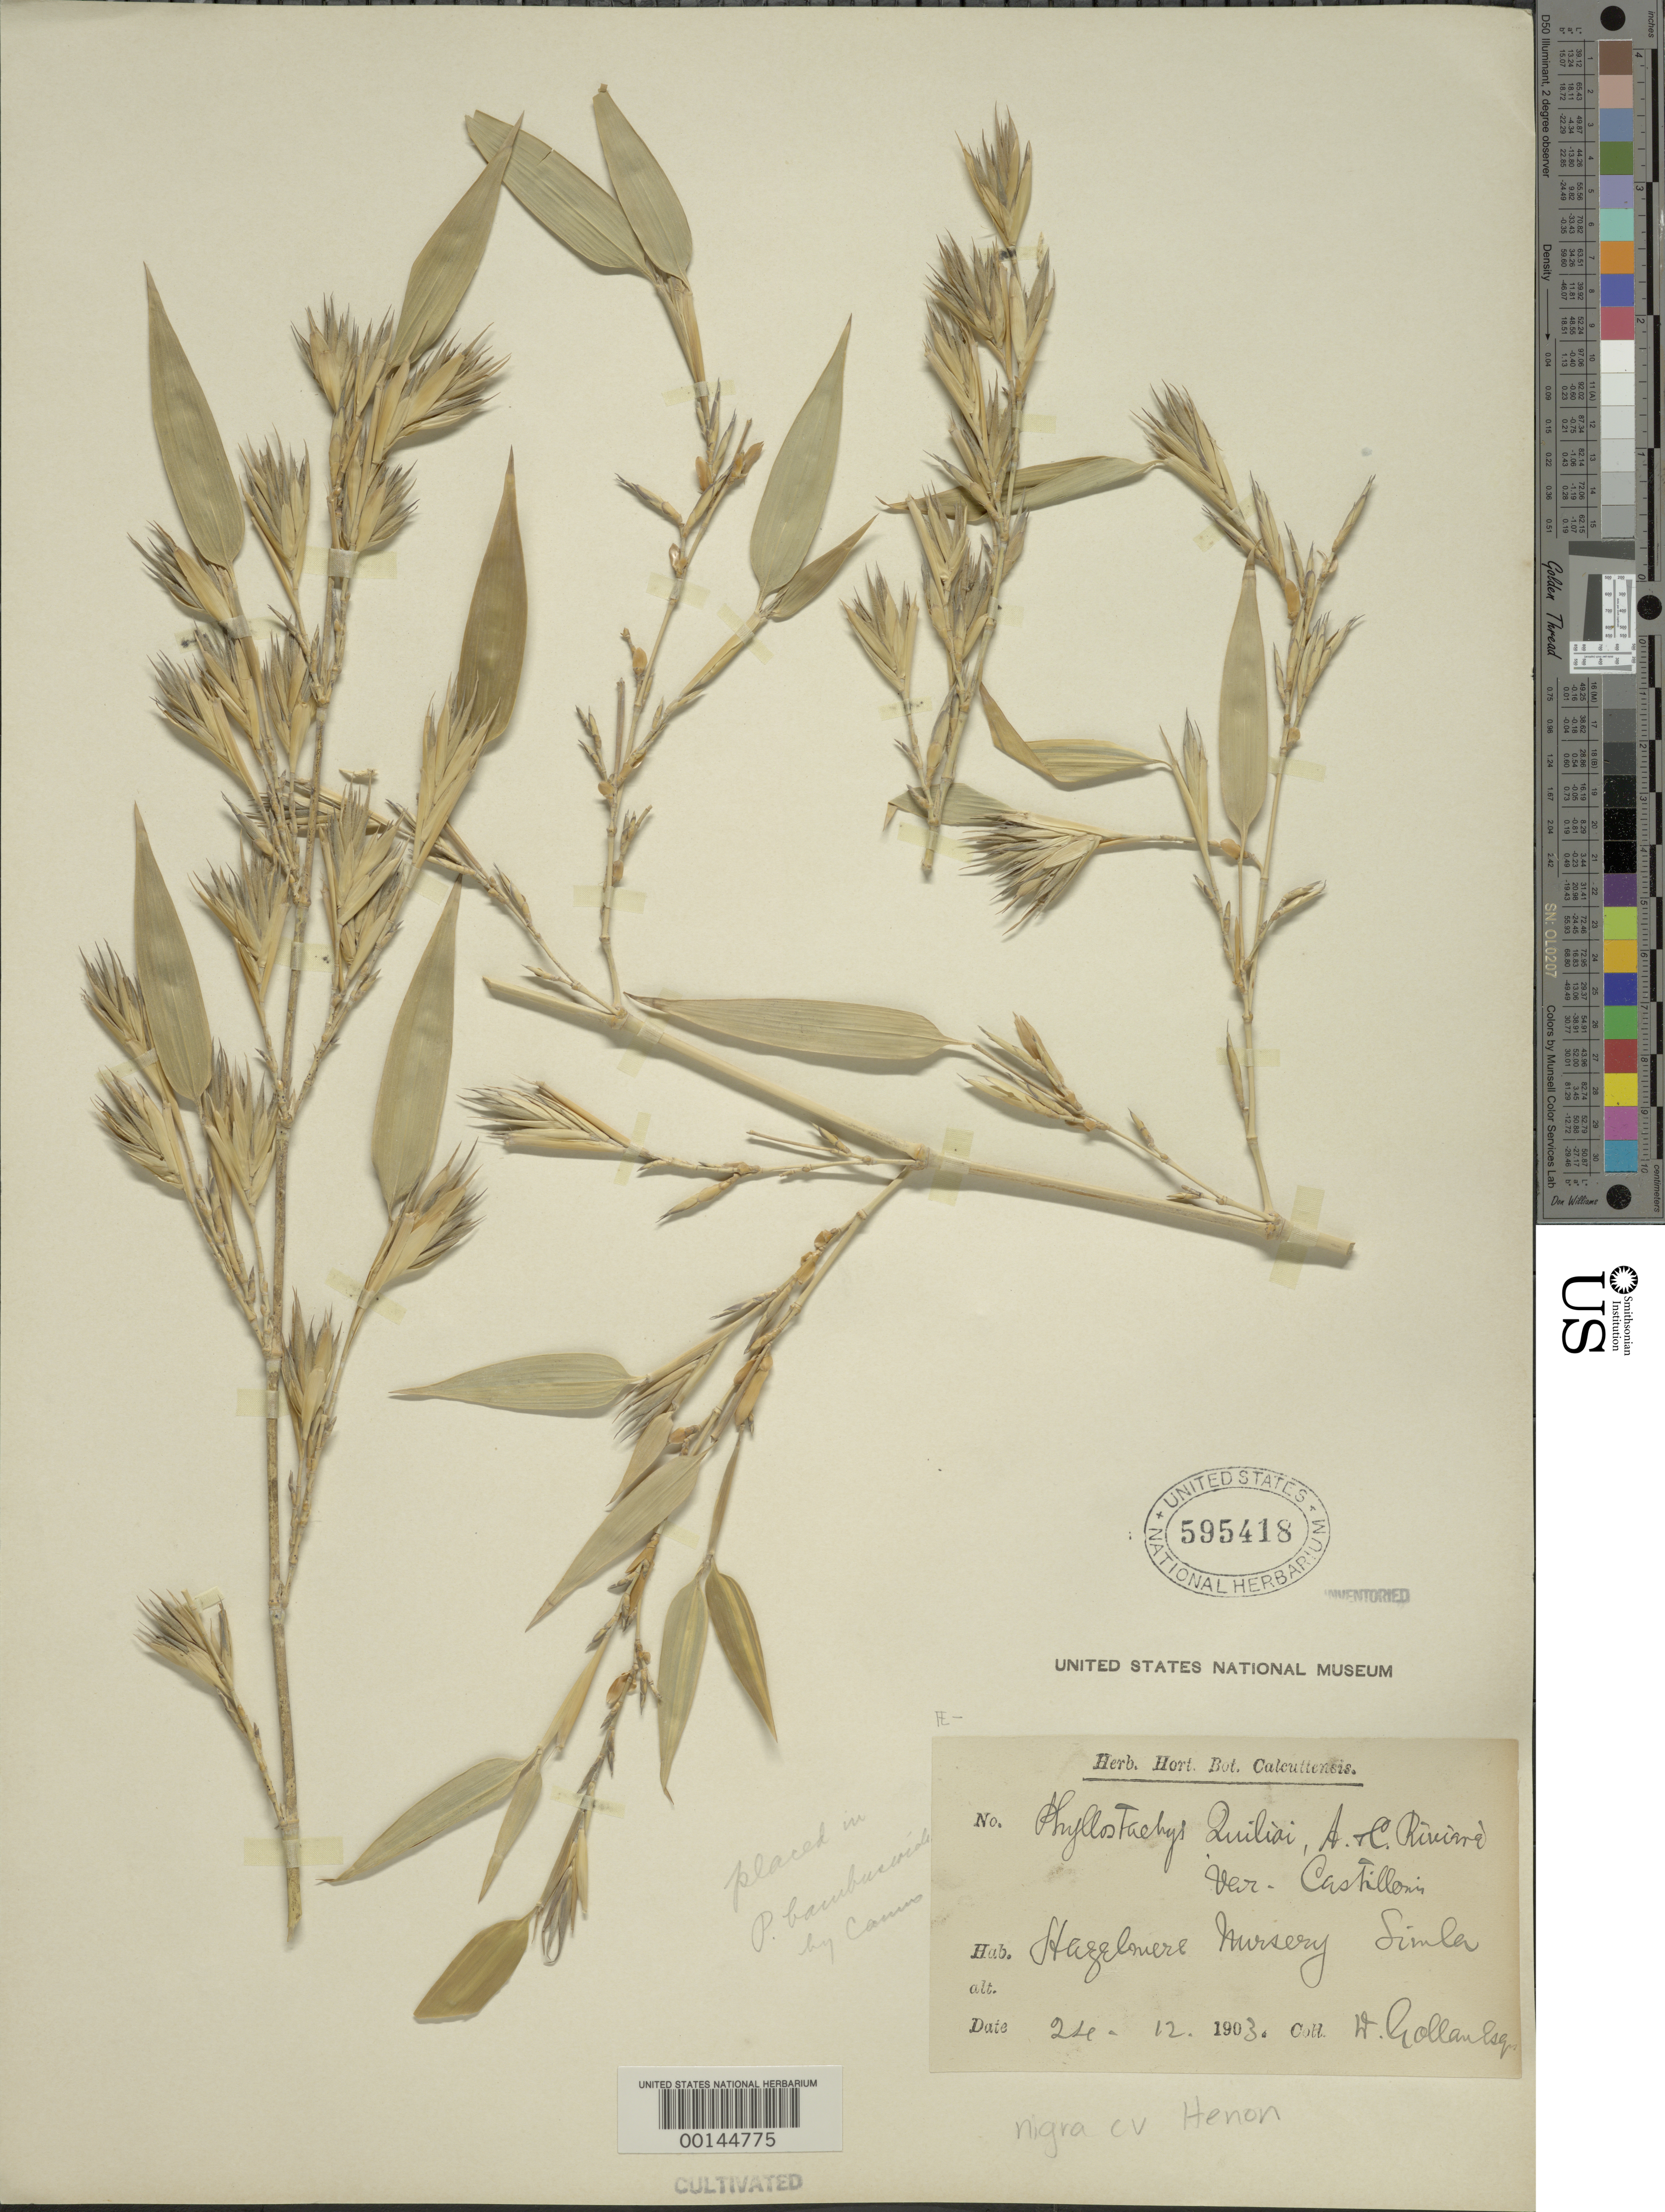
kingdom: Plantae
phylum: Tracheophyta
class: Liliopsida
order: Poales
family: Poaceae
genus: Phyllostachys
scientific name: Phyllostachys nigra var. henonis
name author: (Mitford) Stapf ex Rendle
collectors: W. Gollan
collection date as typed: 26 Dec 1903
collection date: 1903-12-26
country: India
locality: Simla, hazelmere nursery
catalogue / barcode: US 595418